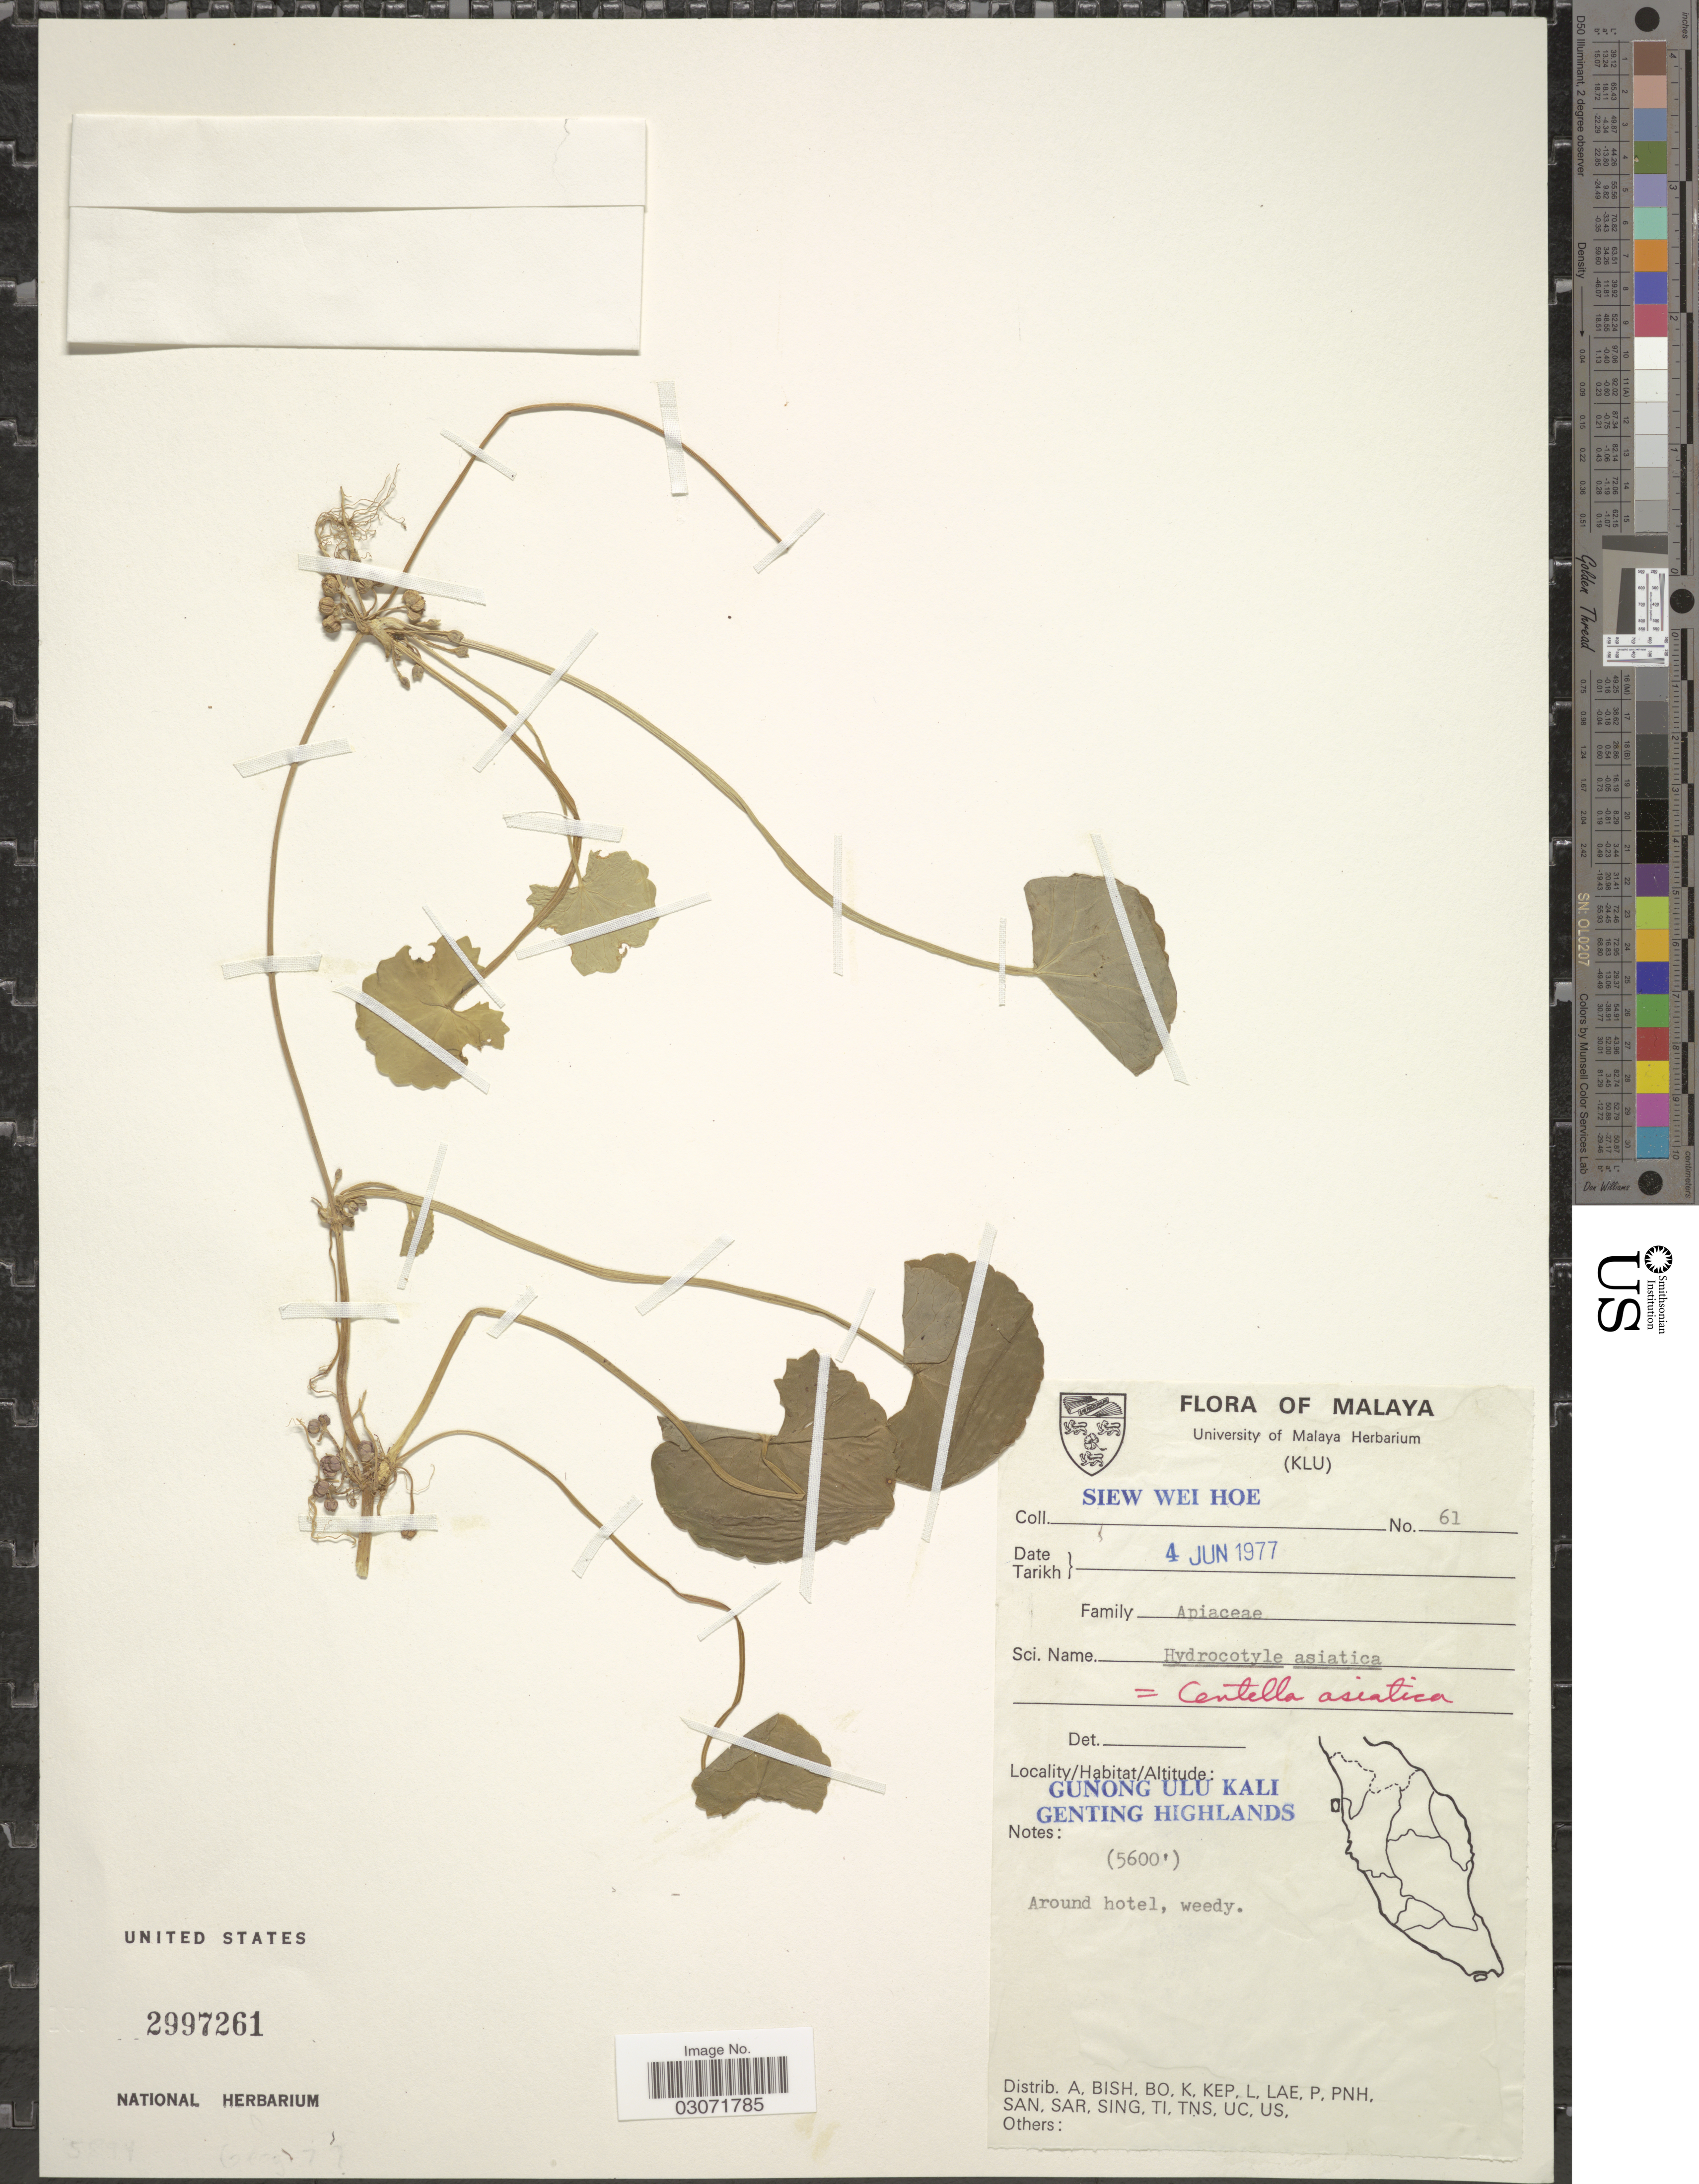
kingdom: Plantae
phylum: Tracheophyta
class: Magnoliopsida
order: Apiales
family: Apiaceae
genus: Centella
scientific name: Centella asiatica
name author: (L.) Urb.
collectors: S. Hoe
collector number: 61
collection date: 1977-06-04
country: Malaysia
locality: Malaya. Gunong Ulu Kali. Genting Highlands.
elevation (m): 1707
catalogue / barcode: US 2997261